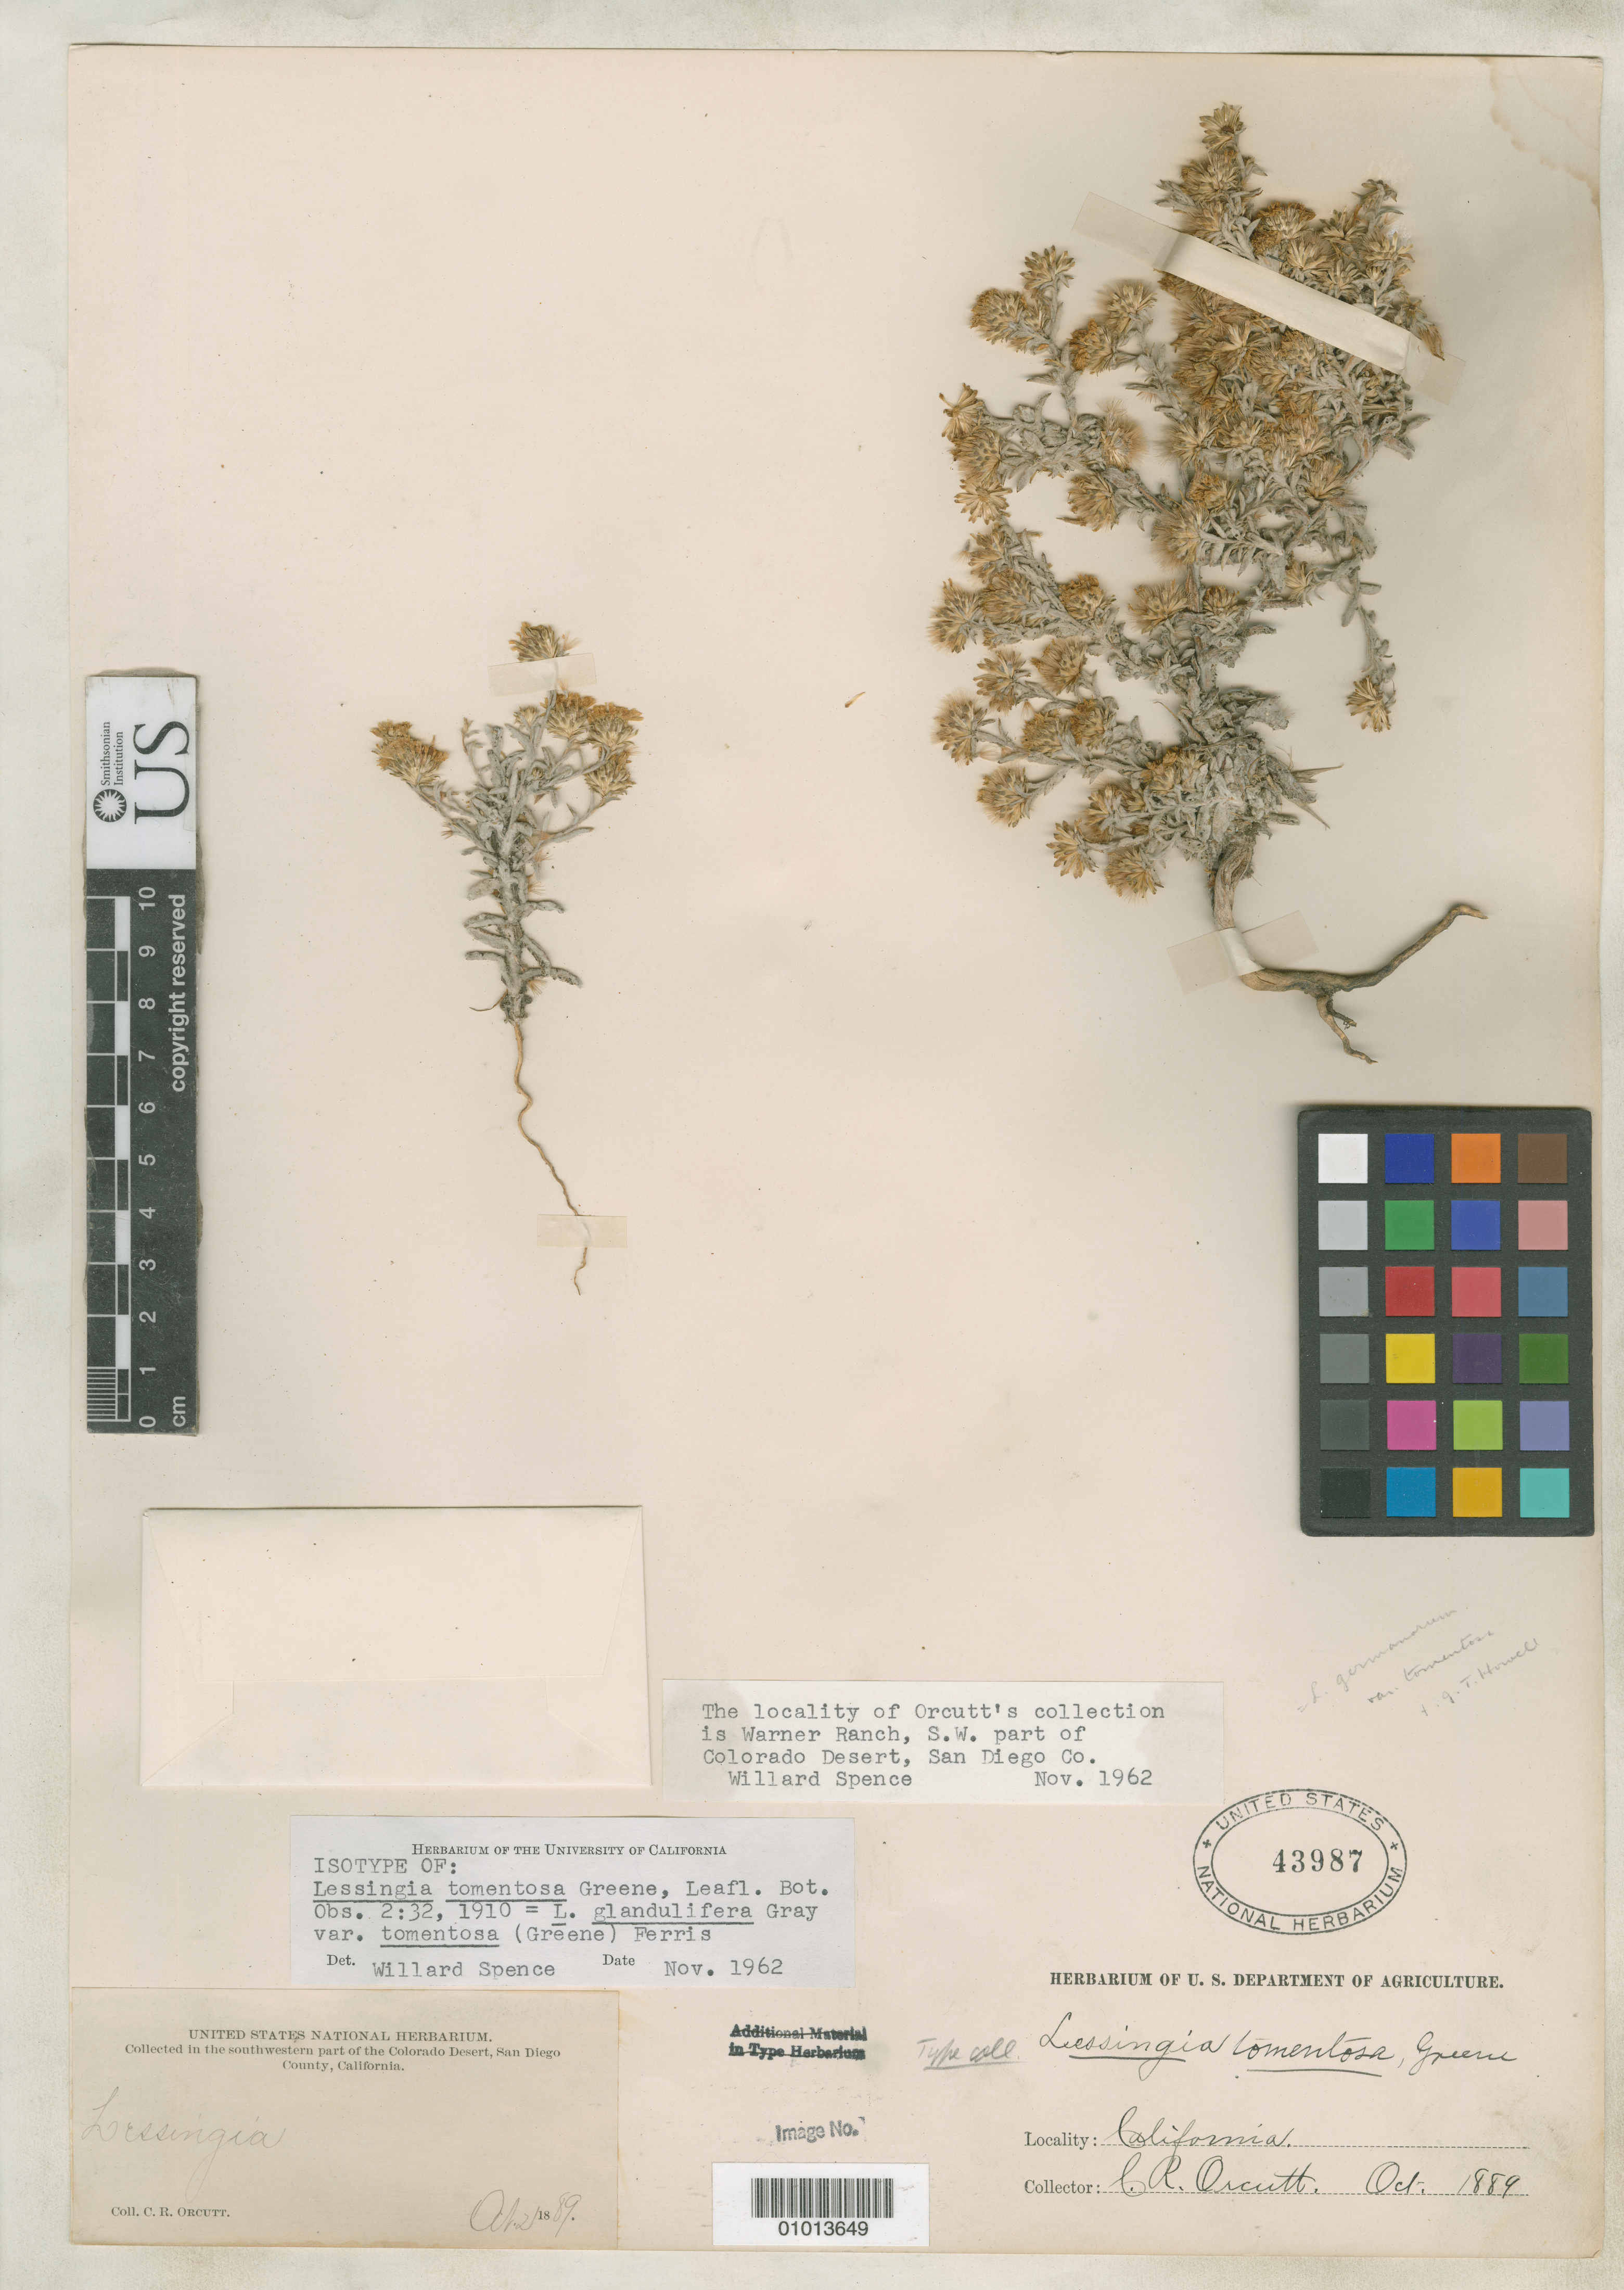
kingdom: Plantae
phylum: Tracheophyta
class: Magnoliopsida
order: Asterales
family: Asteraceae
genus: Lessingia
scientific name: Lessingia tomentosa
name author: Greene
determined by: Spence, W.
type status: Isotype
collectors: C. R. Orcutt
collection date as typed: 21 Oct 1889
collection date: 1889-10-21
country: United States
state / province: California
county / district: San Diego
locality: Southwestern part of the Colorado Desert.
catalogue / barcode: US 43987